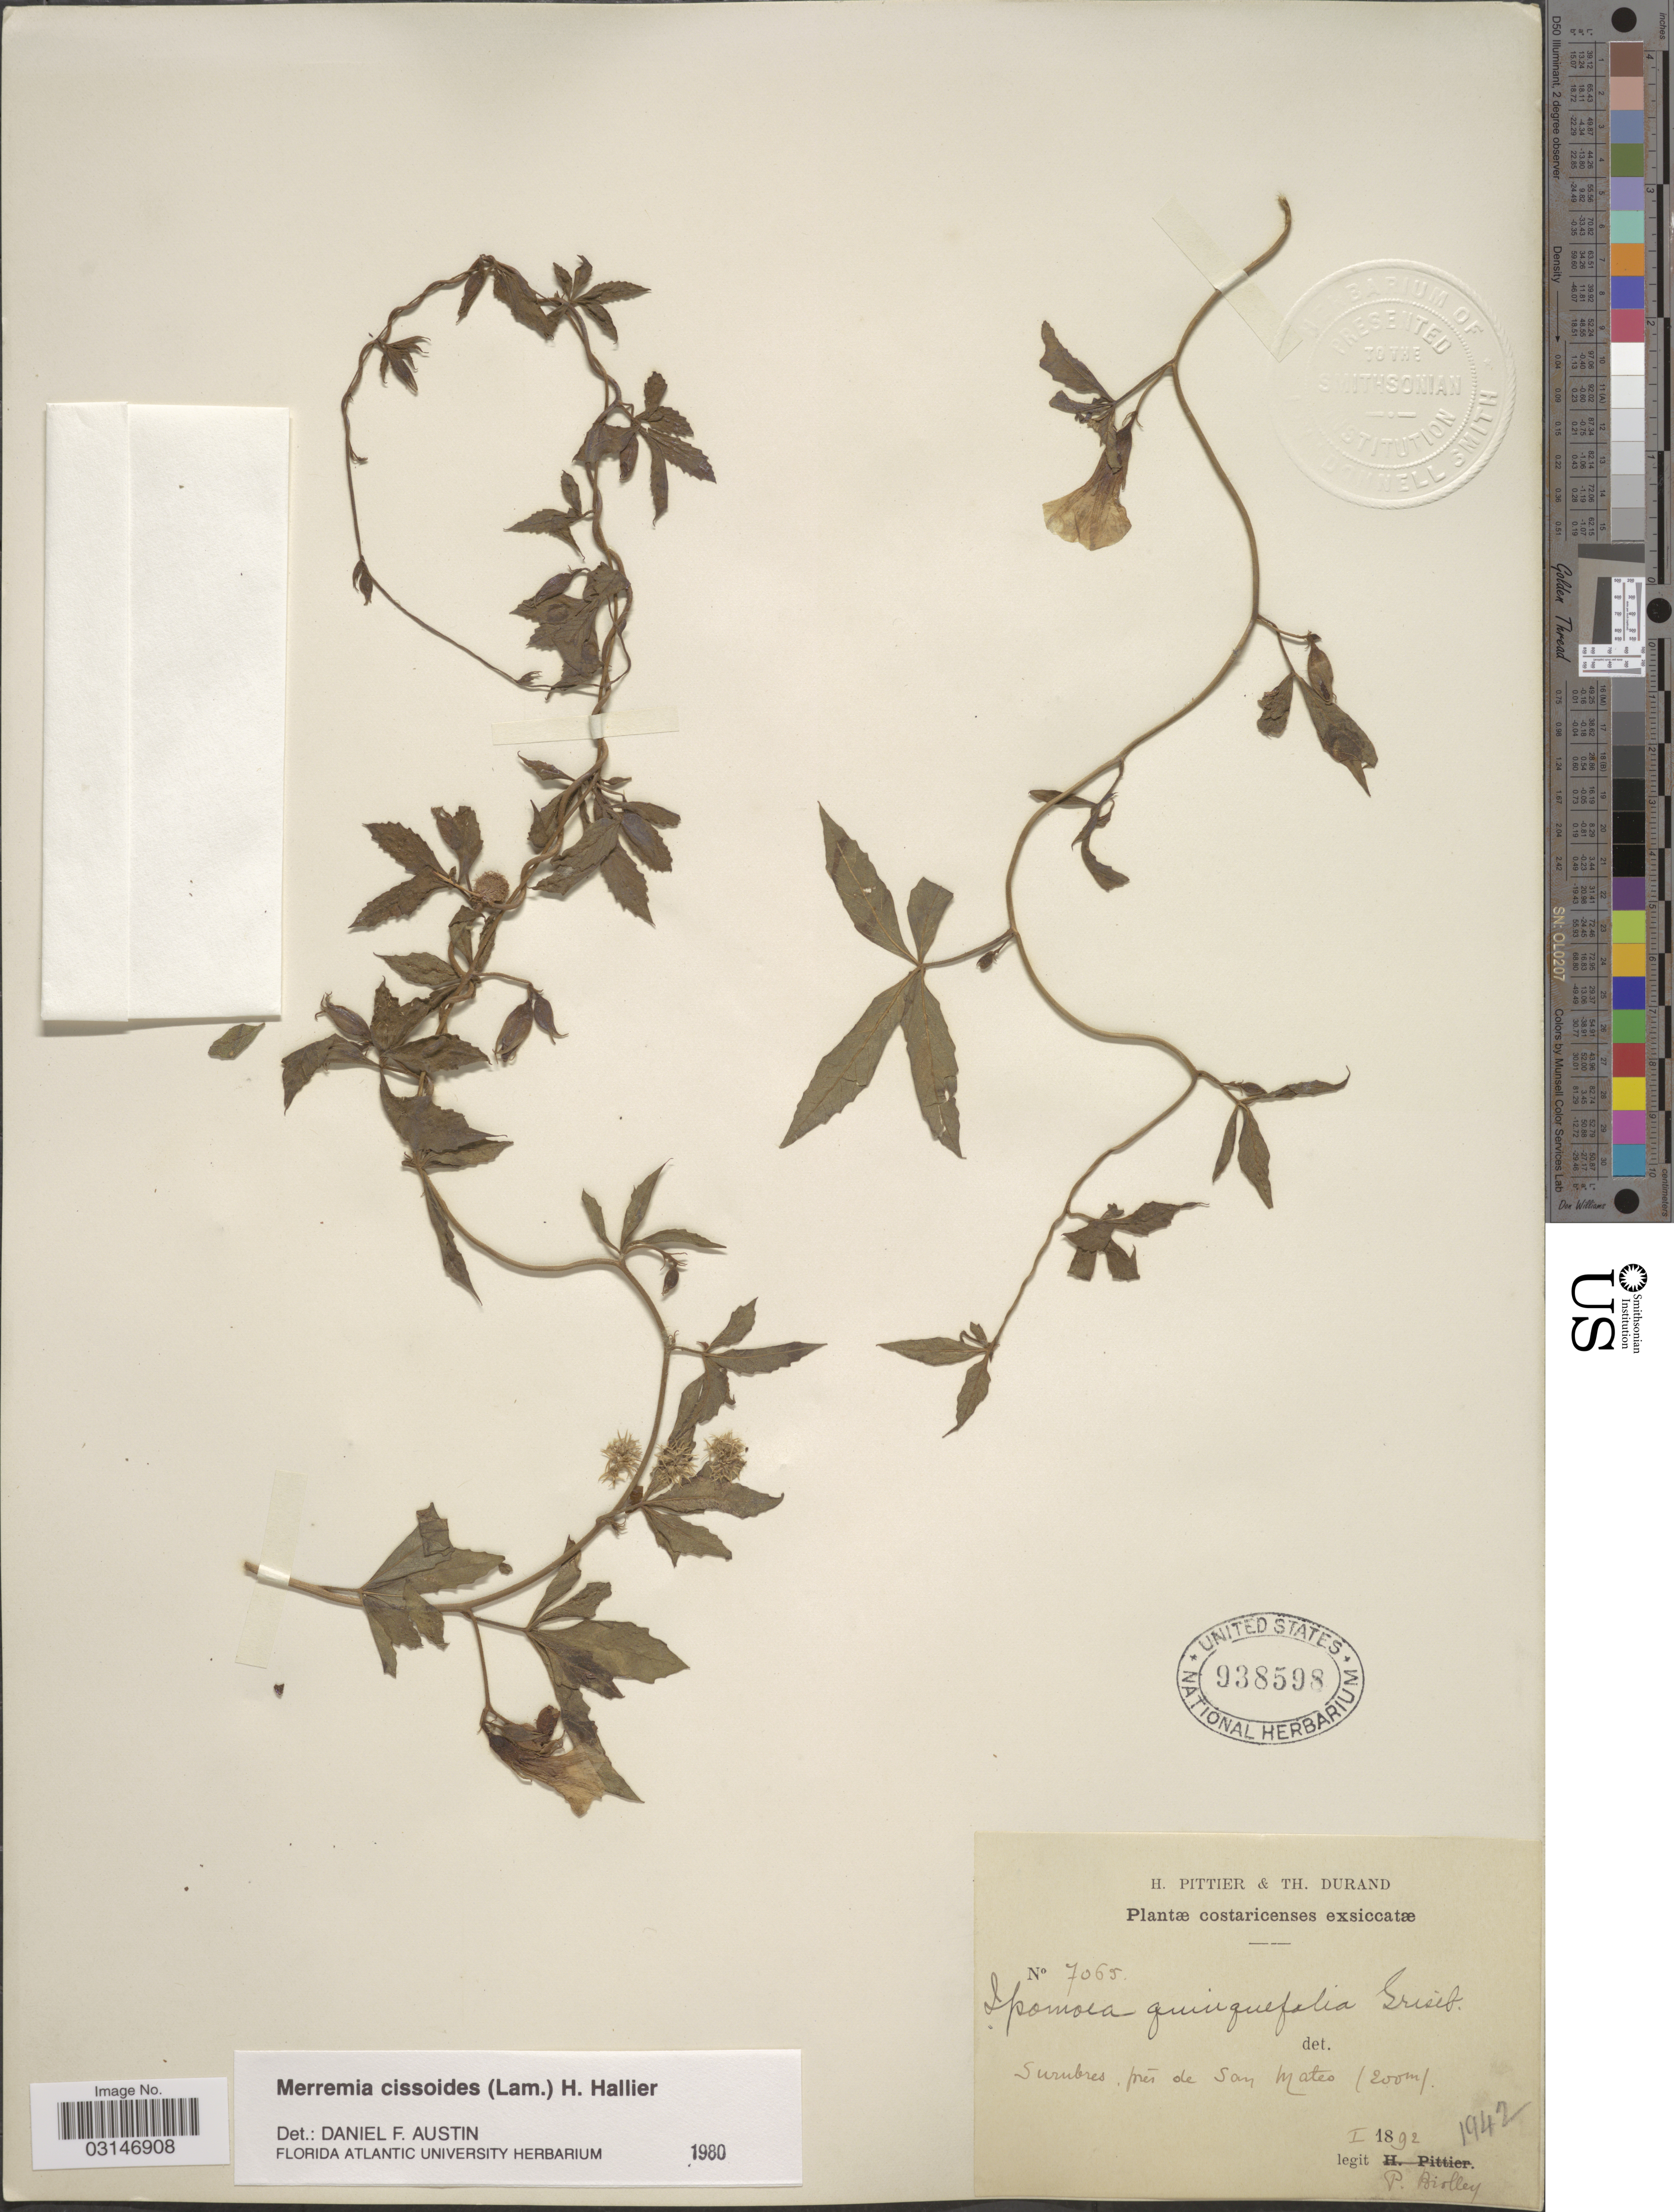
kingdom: Plantae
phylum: Tracheophyta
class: Magnoliopsida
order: Solanales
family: Convolvulaceae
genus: Distimake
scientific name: Distimake cissoides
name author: (Lam.) A. R. Simões & Staples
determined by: Strong, Mark T., (BOT), Smithsonian Institution - National Museum of Natural History (UNITED STATES)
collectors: P. Biolley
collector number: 7065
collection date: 1892-01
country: Costa Rica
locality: Surubres, prés de San Mateo.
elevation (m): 200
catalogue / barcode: US 938598